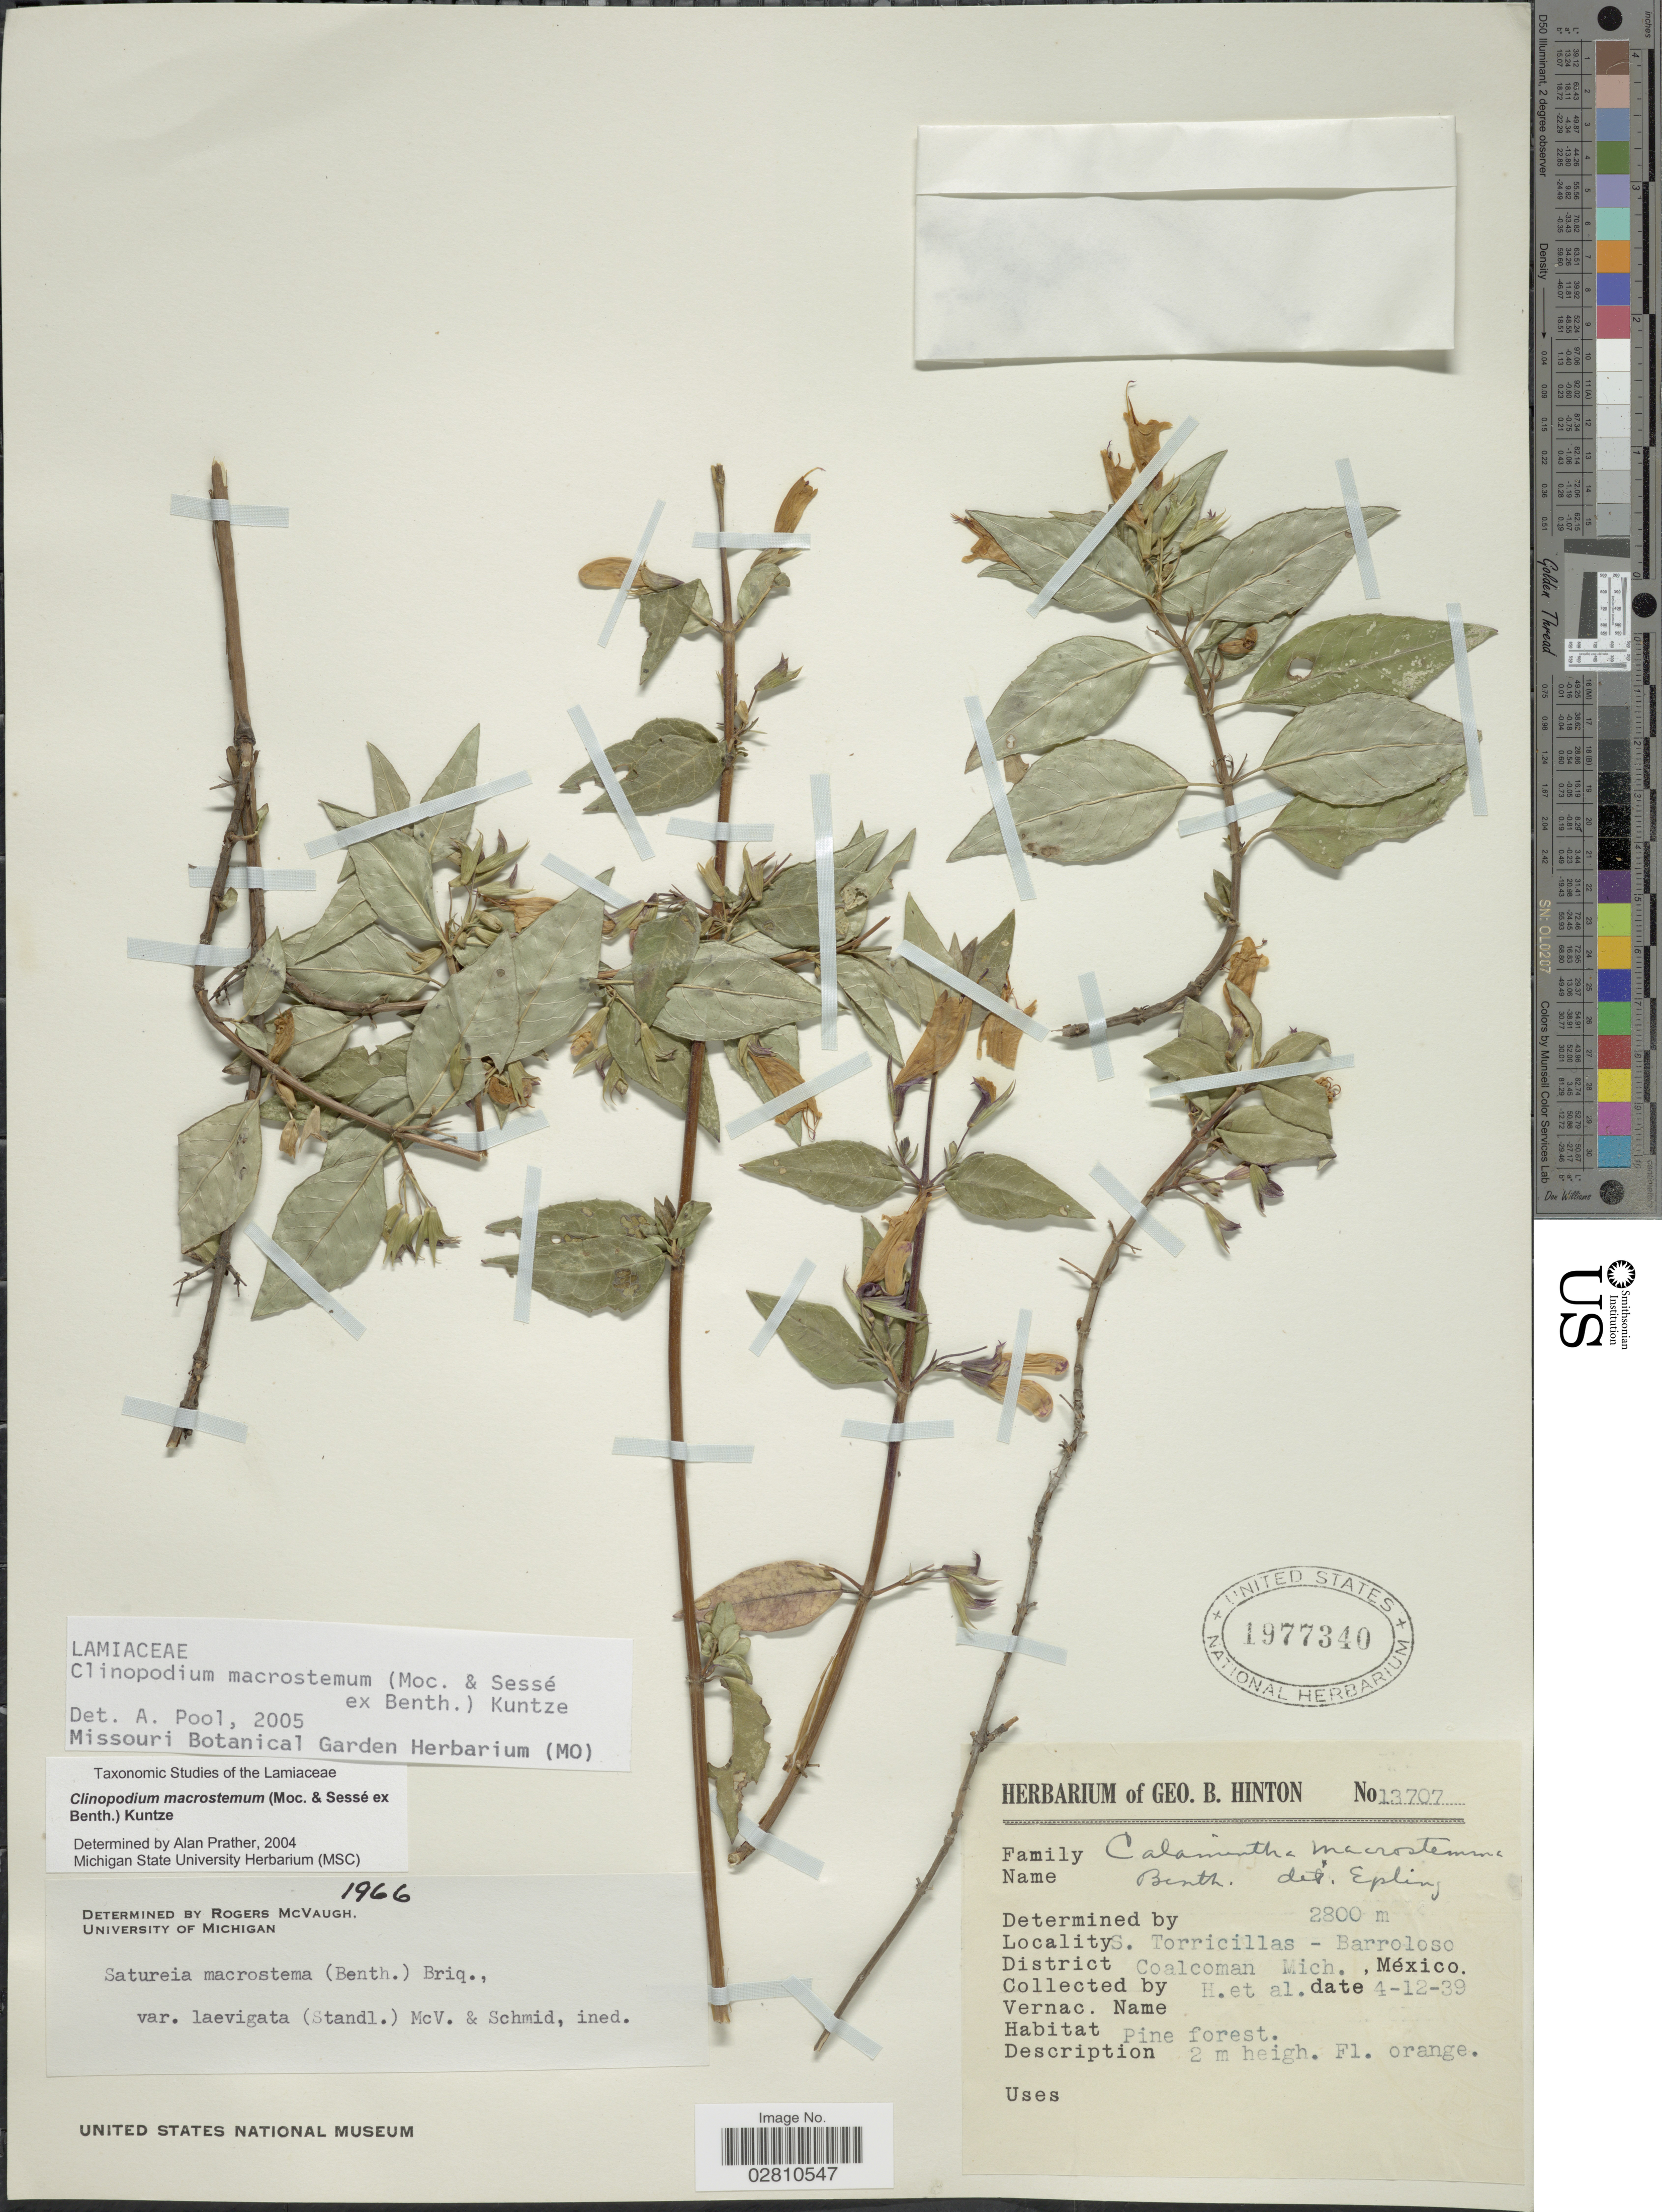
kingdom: Plantae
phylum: Tracheophyta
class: Magnoliopsida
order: Lamiales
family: Lamiaceae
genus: Clinopodium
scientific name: Clinopodium macrostemum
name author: (Moc. & Sessé ex Benth.) Kuntze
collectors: G. B. Hinton & et al.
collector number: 13707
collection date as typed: Transcribed d/m/y: 4/12/39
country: Mexico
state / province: Michoacán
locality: S. Torricillas-Barroloso, District Coalcoman, Mich.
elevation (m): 2800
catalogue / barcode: US 1977340